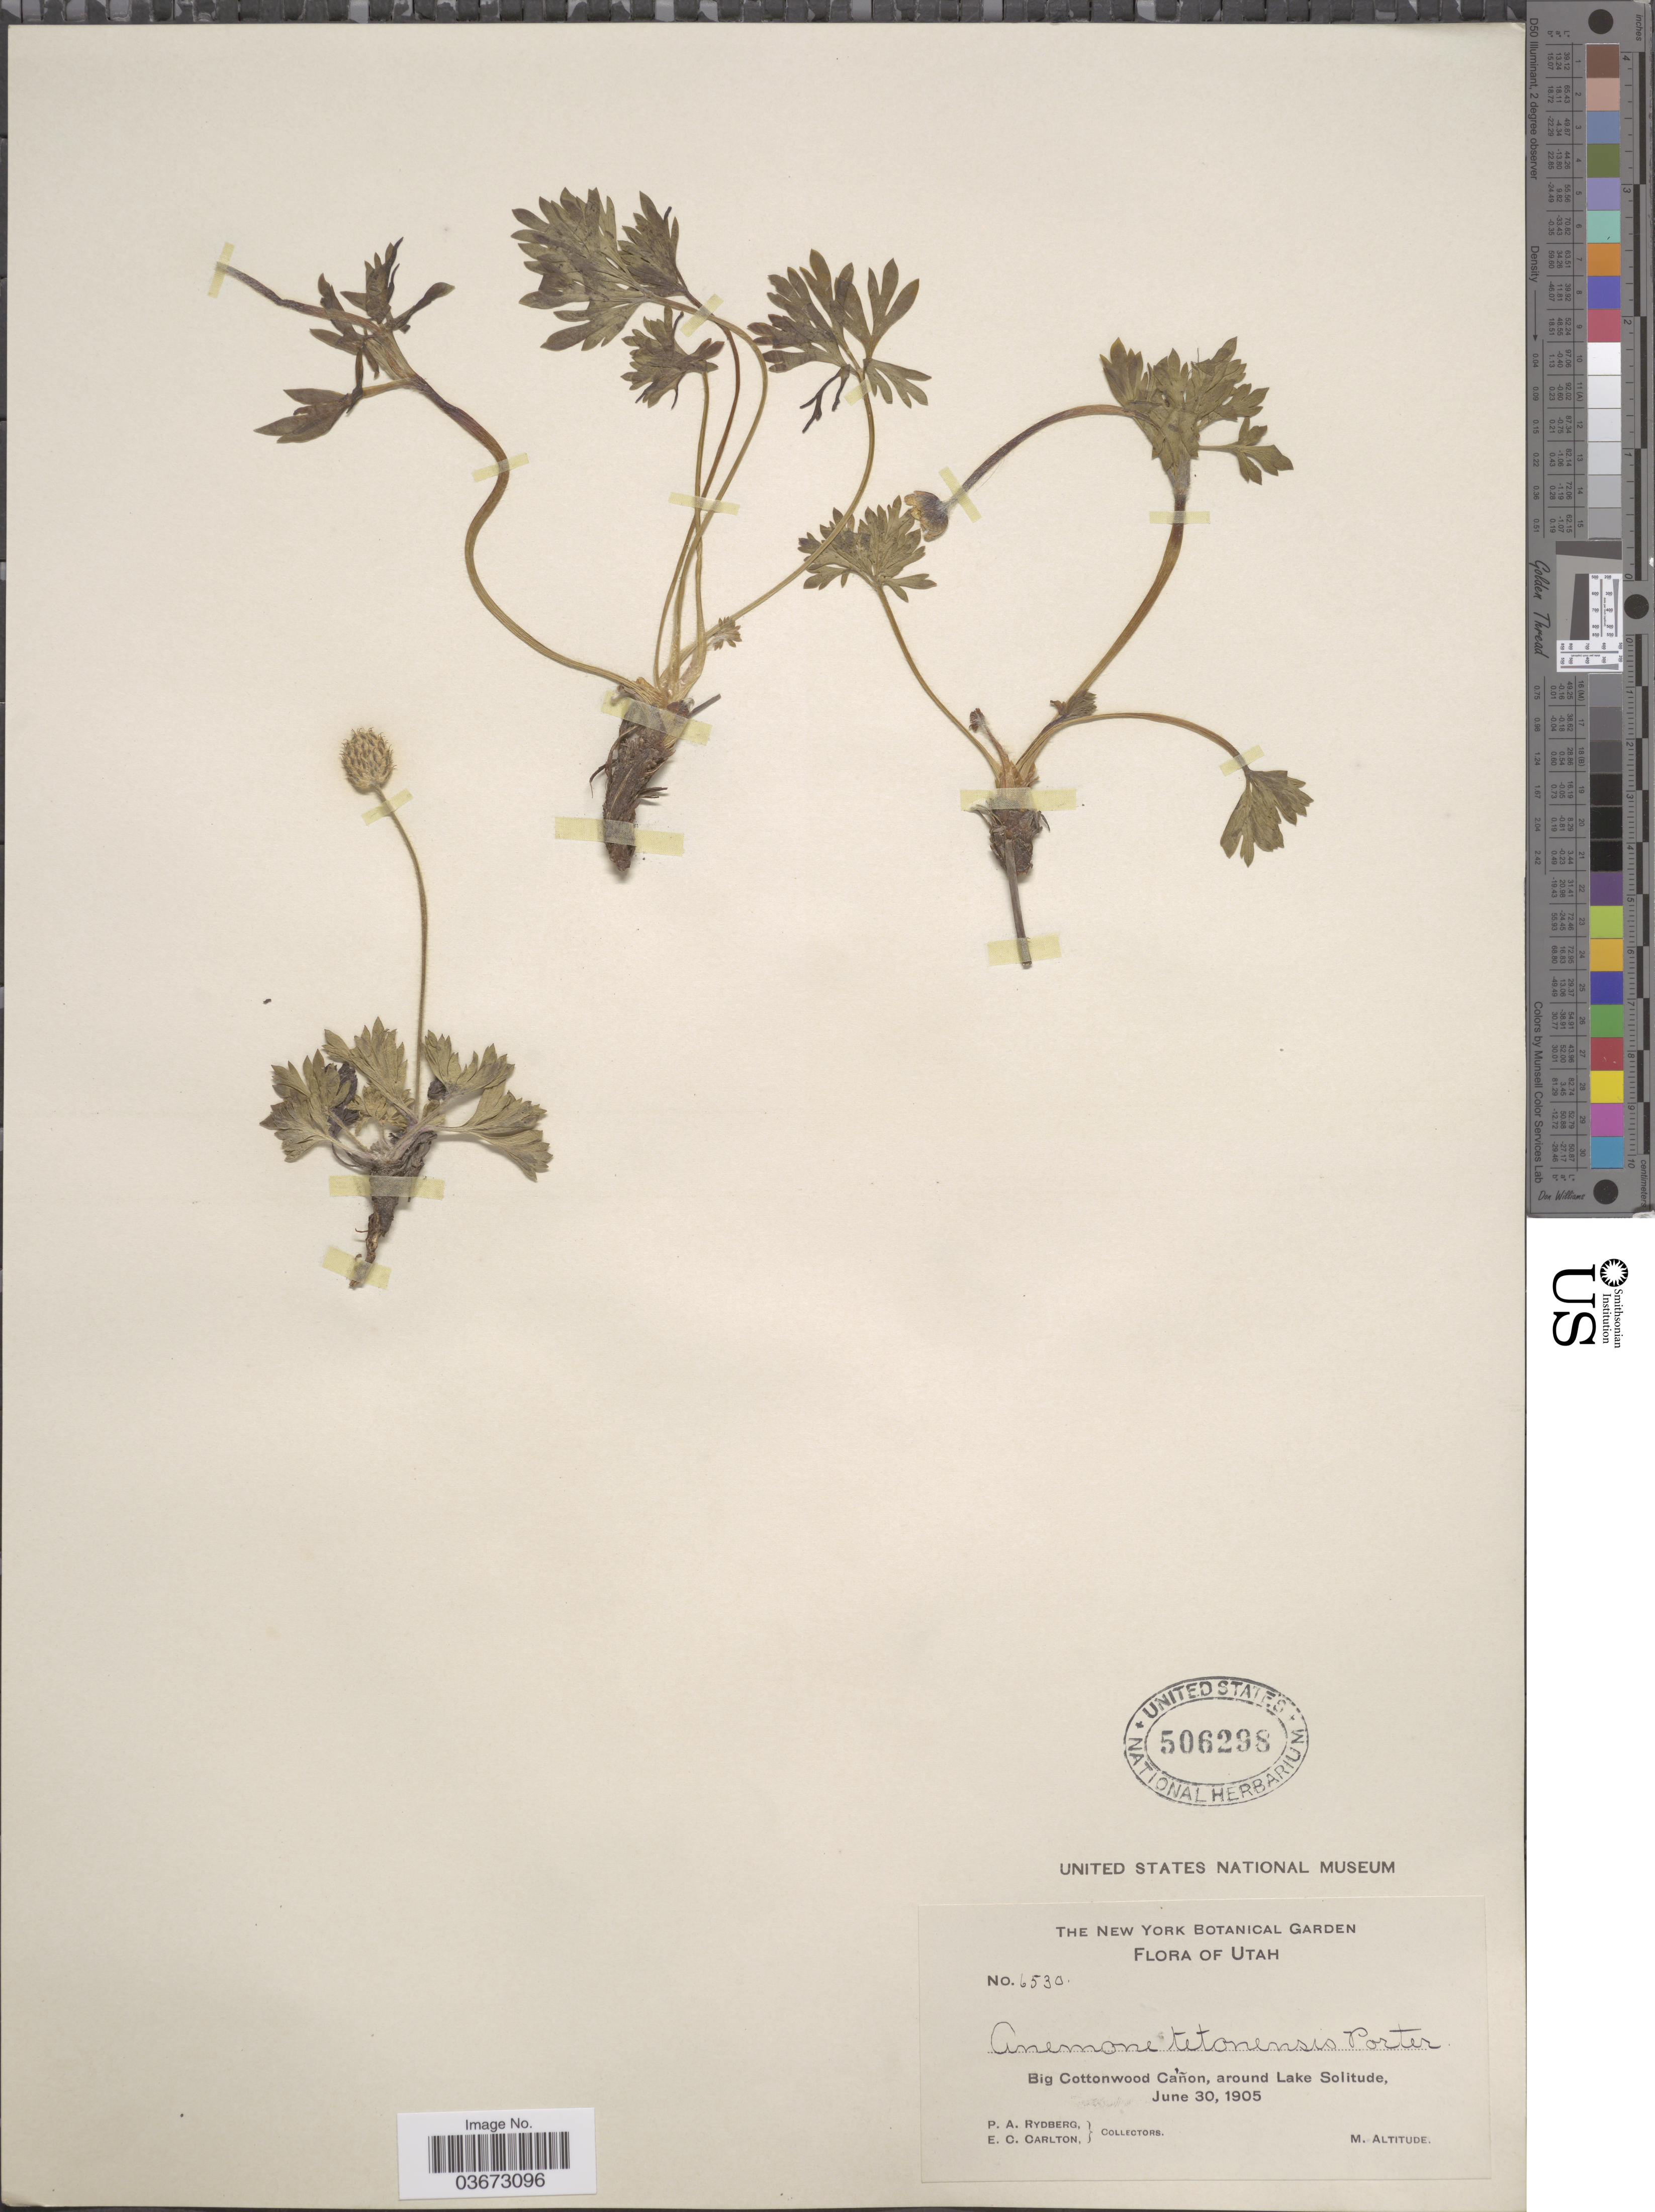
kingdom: Plantae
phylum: Tracheophyta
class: Magnoliopsida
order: Ranunculales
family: Ranunculaceae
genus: Anemone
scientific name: Anemone tetonensis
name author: Porter ex Britton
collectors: P. A. Rydberg & E. Carlton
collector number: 6530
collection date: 1905-06-30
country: United States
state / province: Utah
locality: Big Cottonwood Cañon, around Lake Solitude.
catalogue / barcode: US 506298